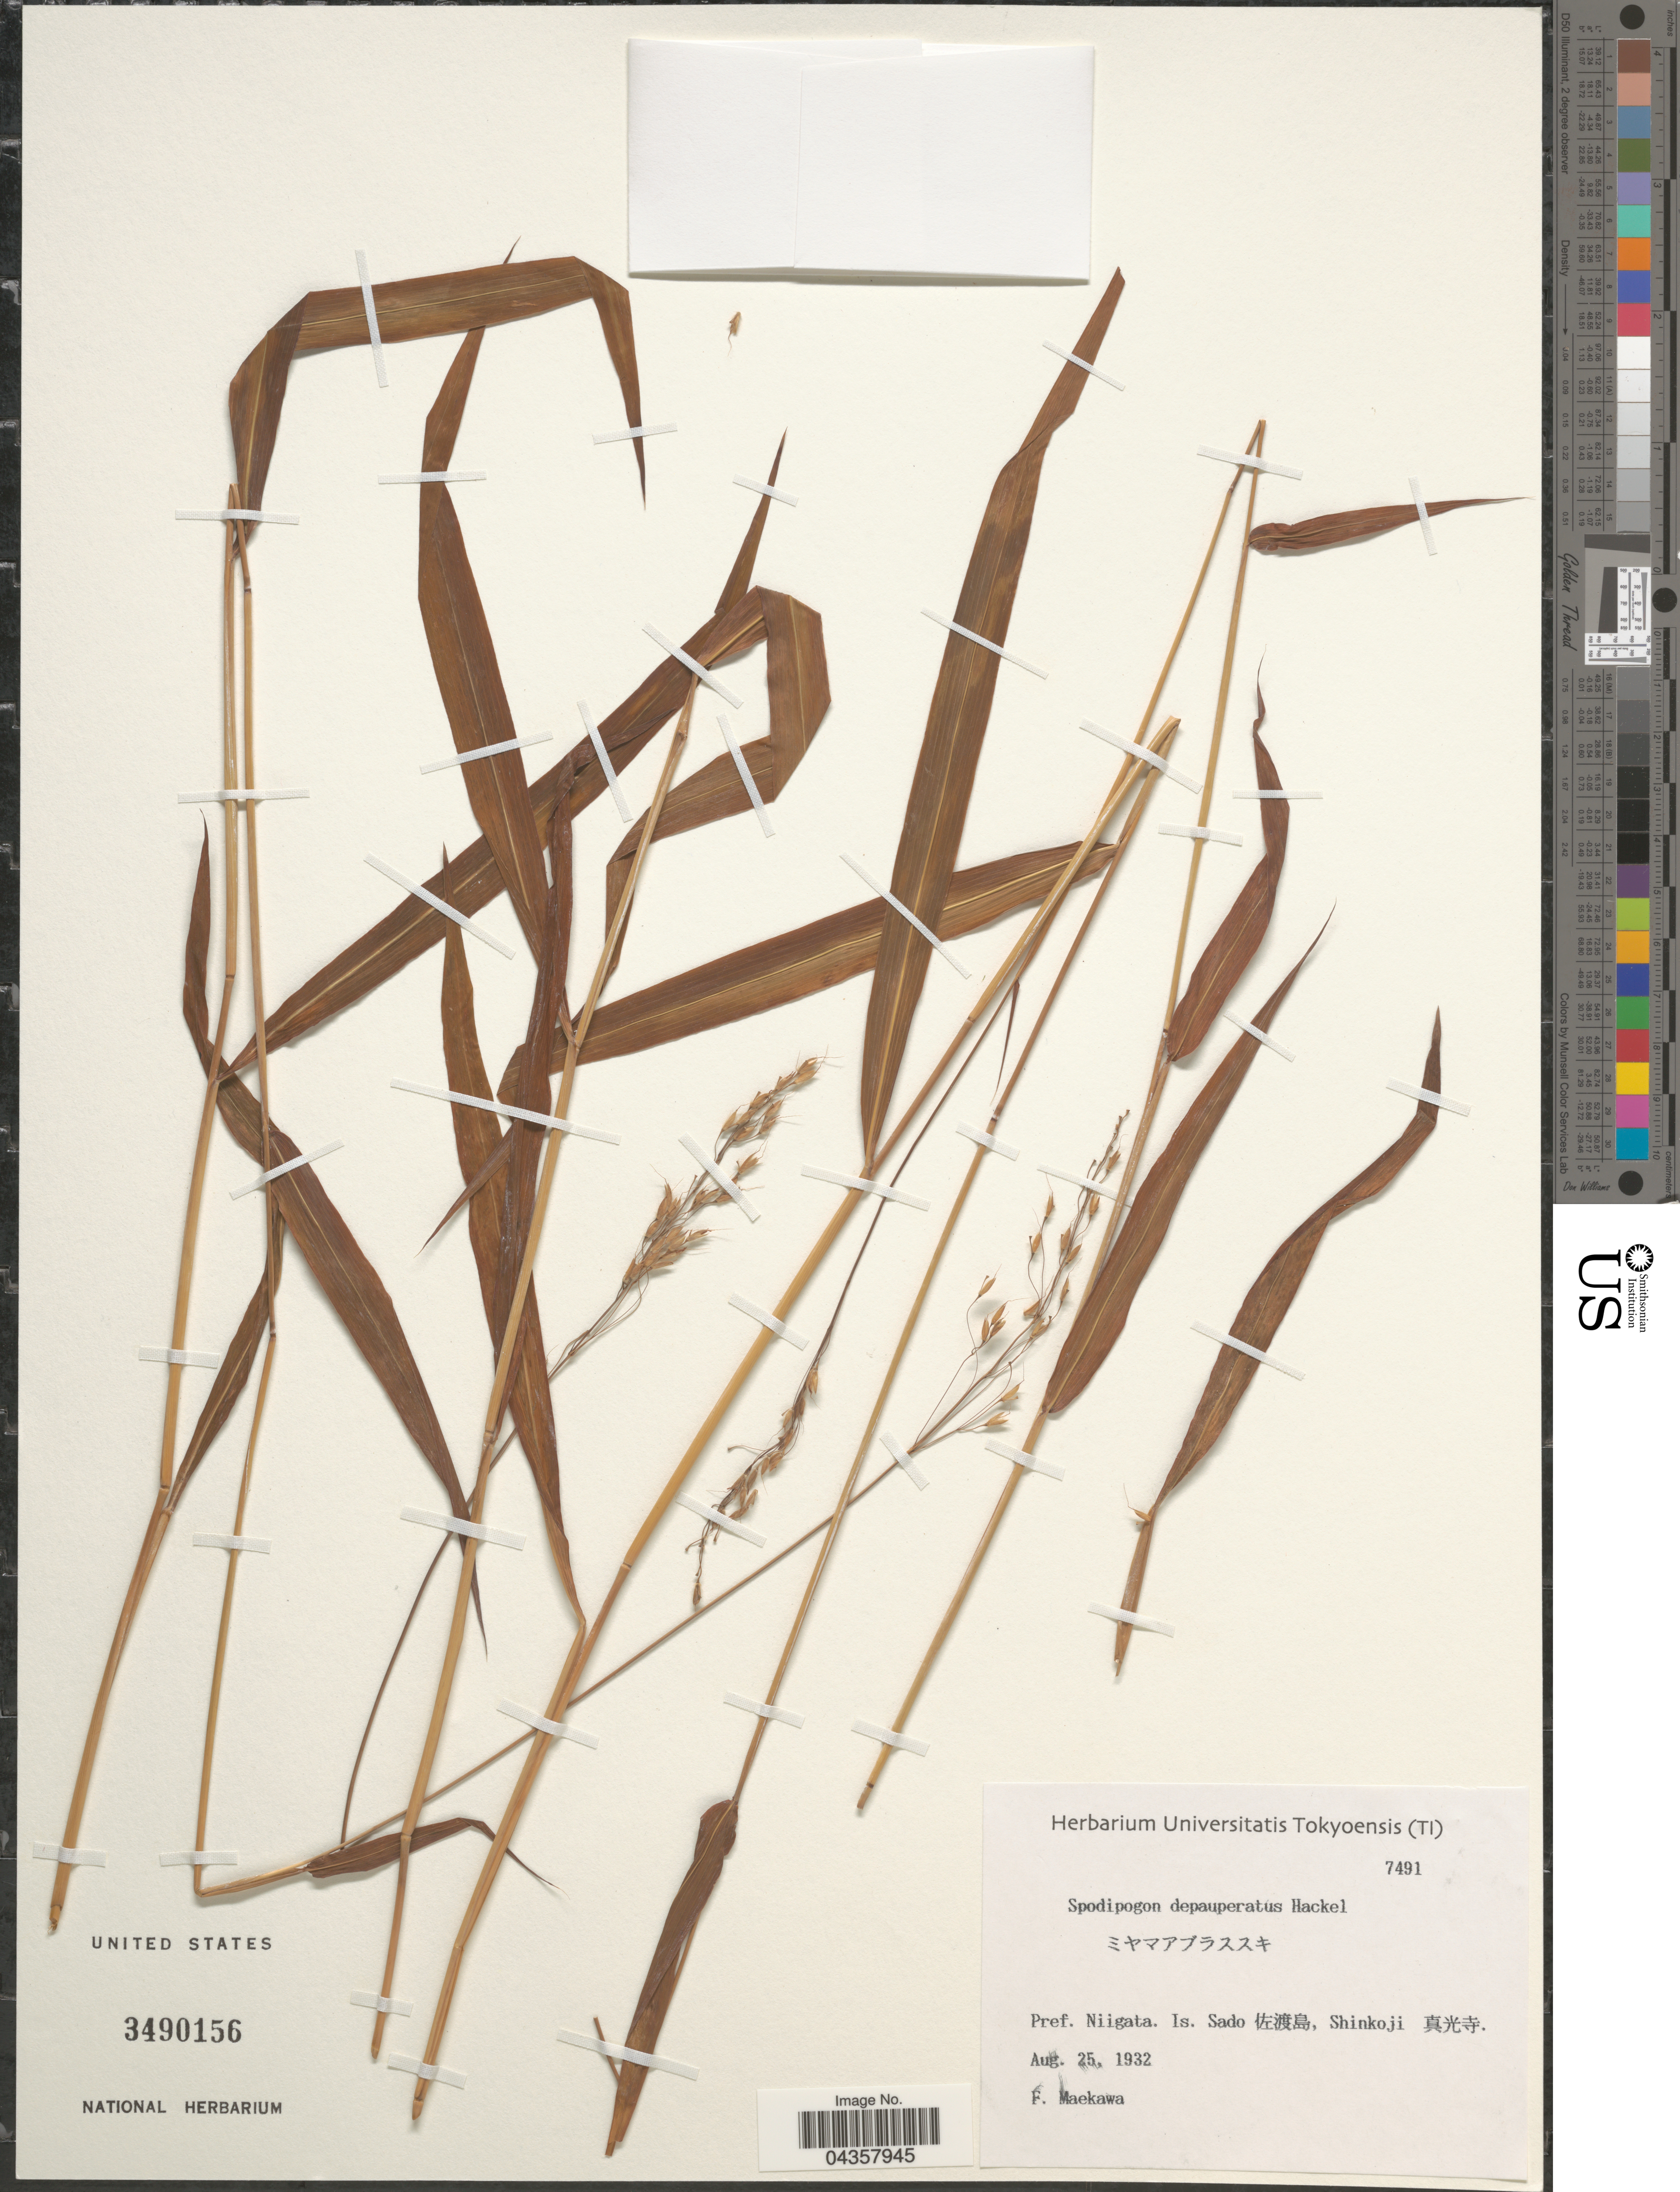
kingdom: Plantae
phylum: Tracheophyta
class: Liliopsida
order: Poales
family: Poaceae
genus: Spodiopogon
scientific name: Spodiopogon depauperatus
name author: Hack.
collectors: F. Maekawa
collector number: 7491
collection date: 1932-08-25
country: Japan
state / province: Niigata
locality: Pref. Niigata. Is. Sado X, Shinkoji X.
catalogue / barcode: US 3490156